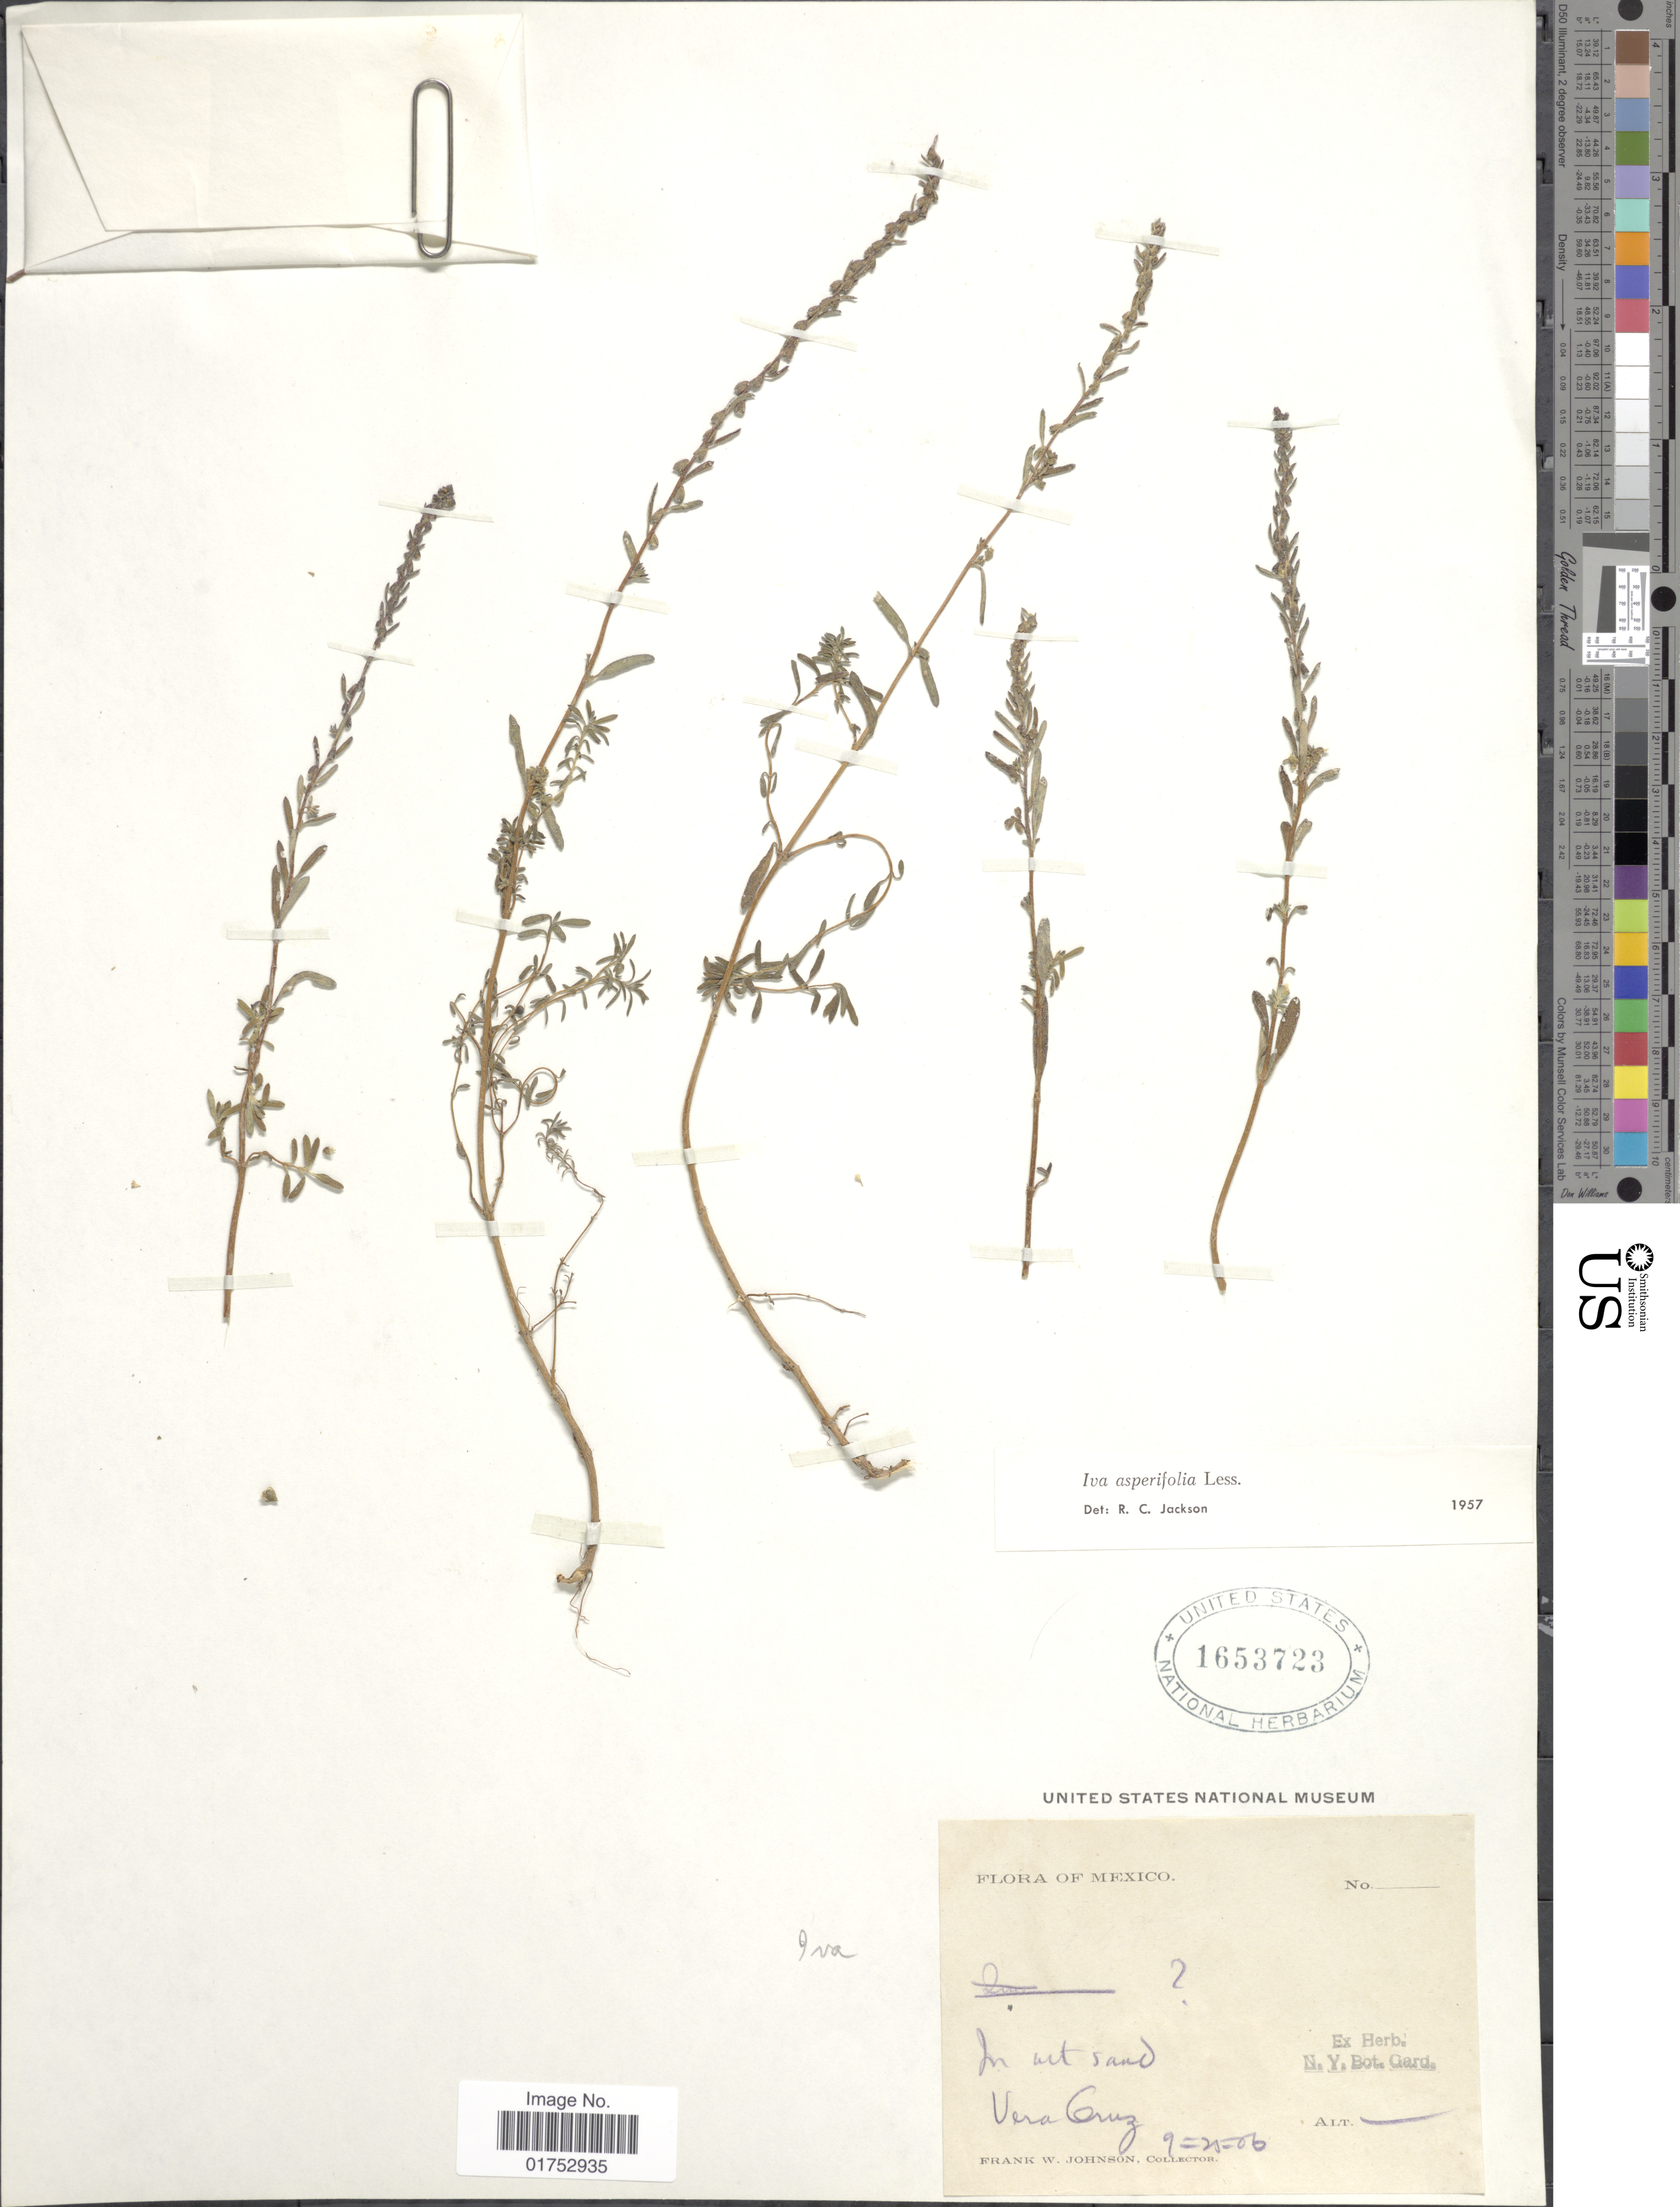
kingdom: Plantae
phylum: Tracheophyta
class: Magnoliopsida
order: Asterales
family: Asteraceae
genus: Iva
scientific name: Iva aperifolia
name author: Less.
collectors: F. W. Johnson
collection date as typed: Transcribed d/m/y: 25/9/06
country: Mexico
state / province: Veracruz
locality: Vera Cruz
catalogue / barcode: US 1653723